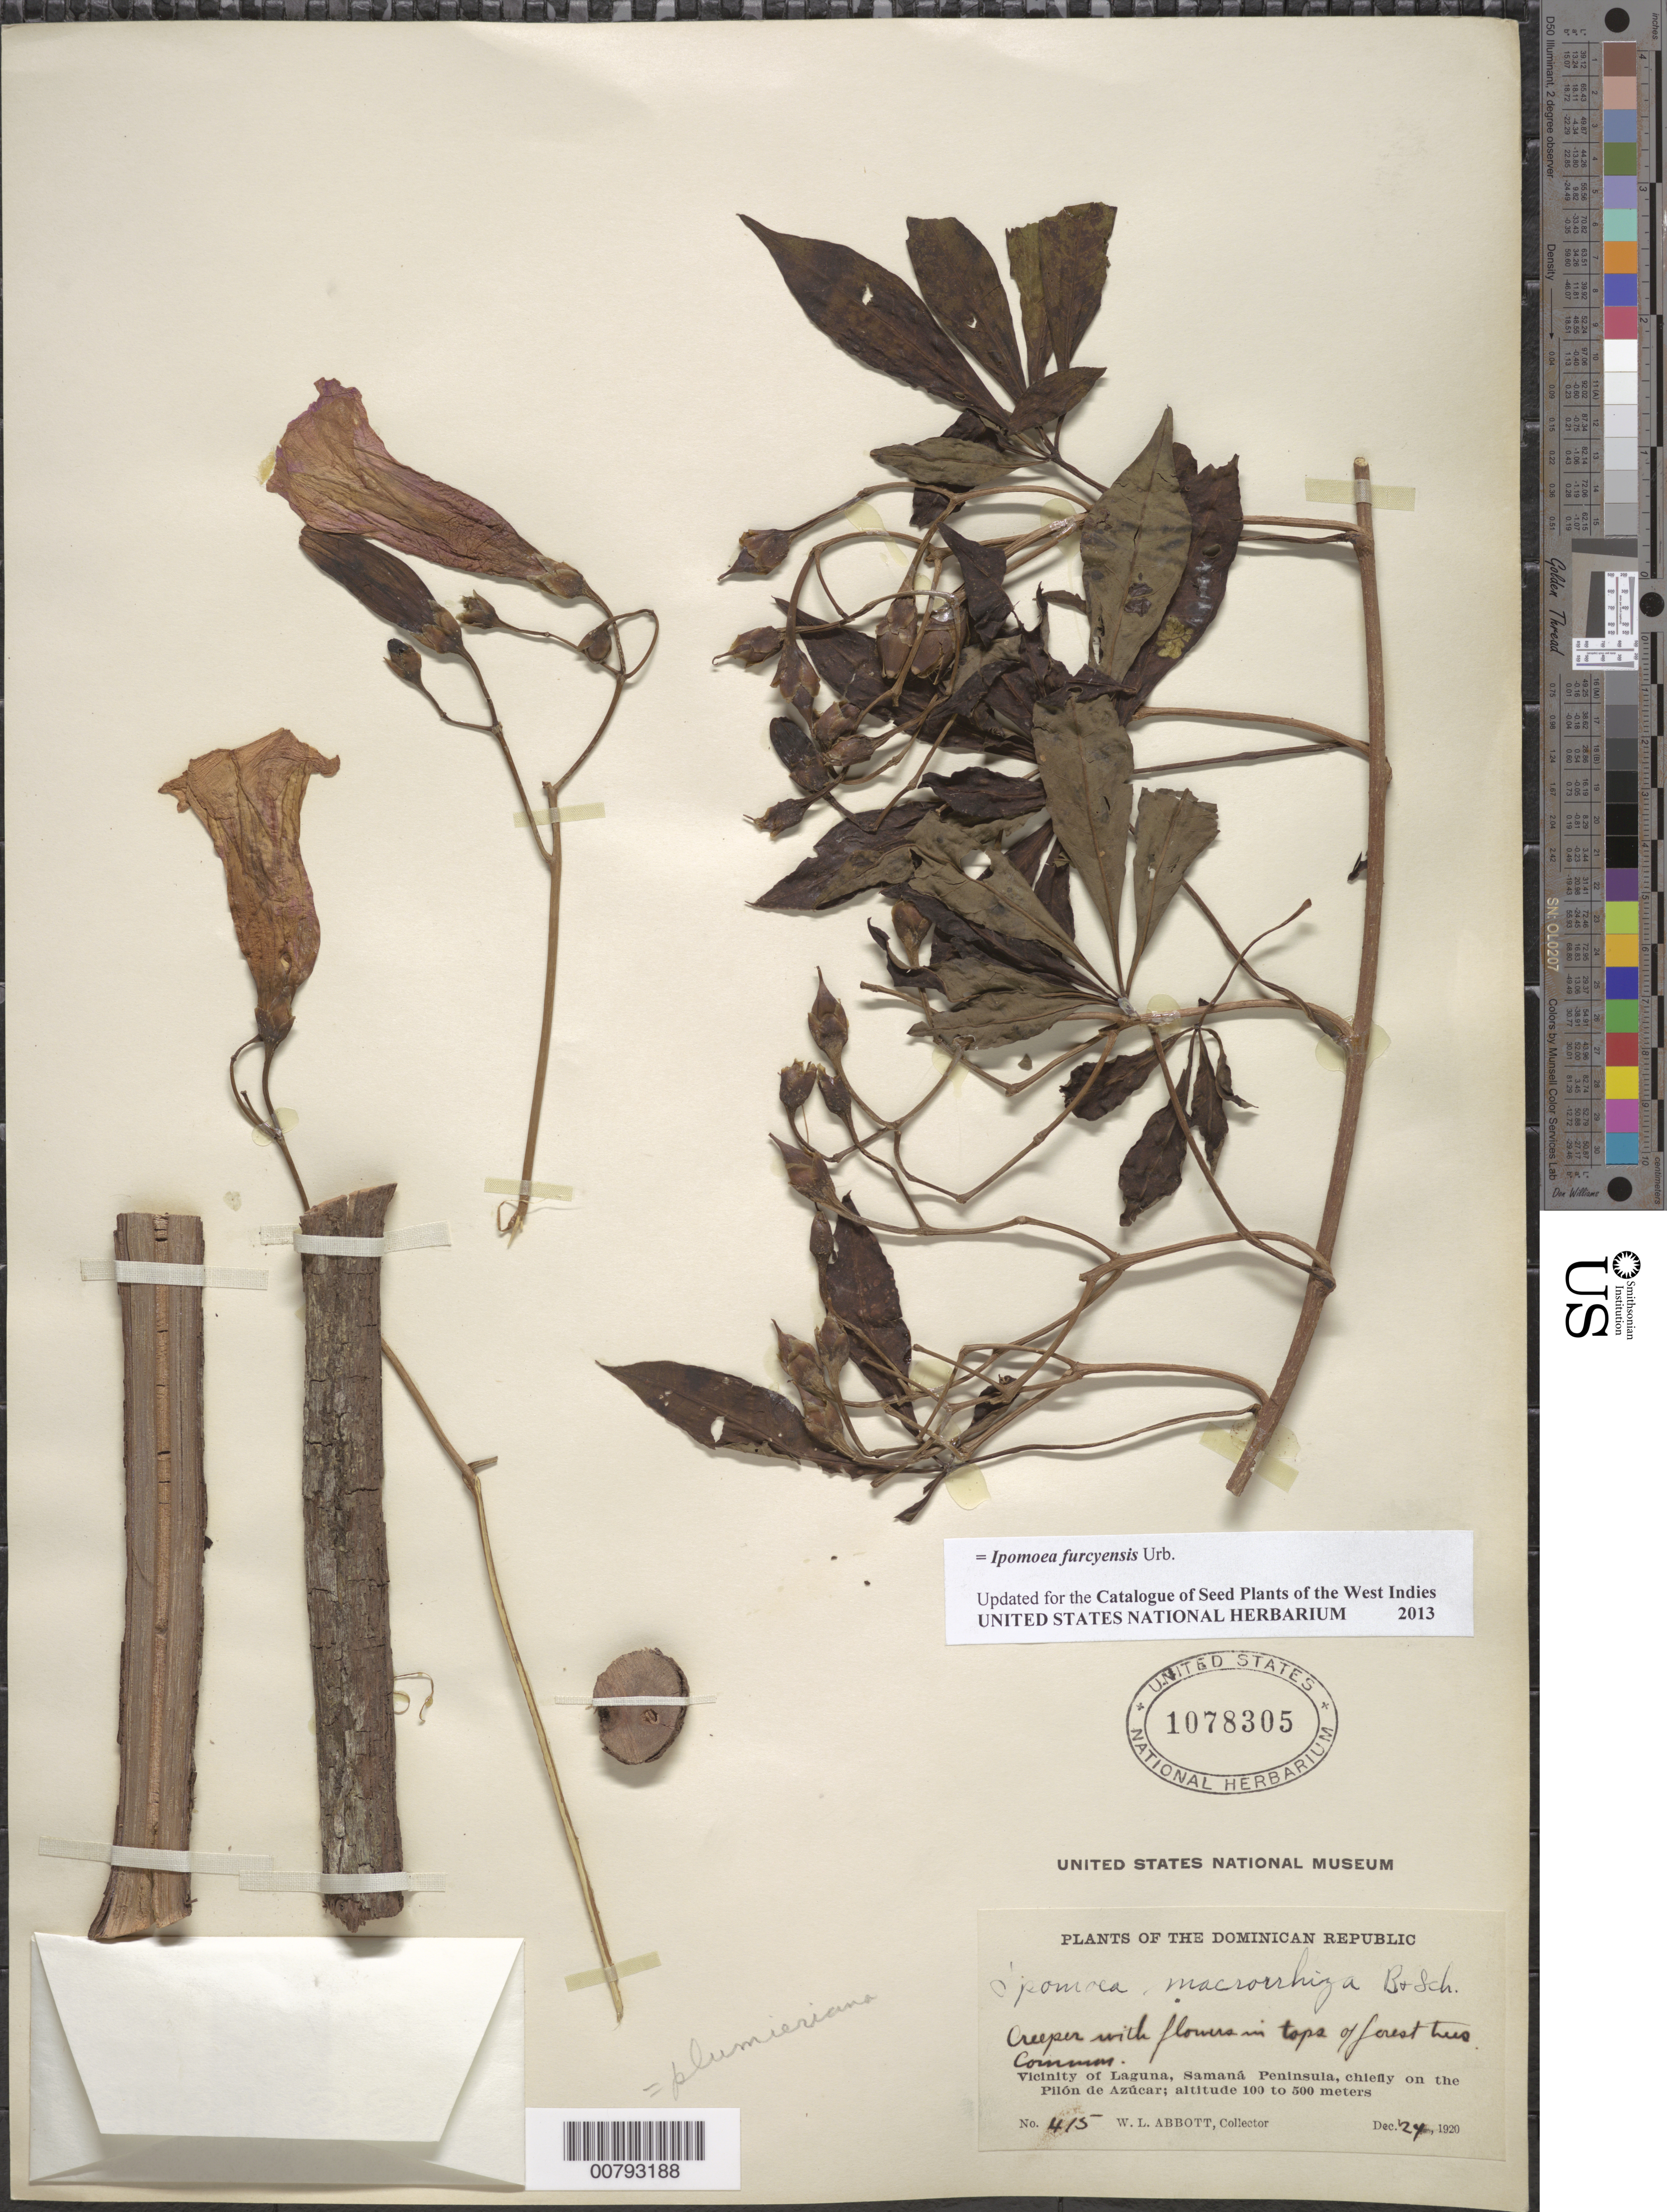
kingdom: Plantae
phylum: Tracheophyta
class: Magnoliopsida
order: Solanales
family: Convolvulaceae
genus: Ipomoea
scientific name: Ipomoea furcyensis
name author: Urb.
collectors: W. L. Abbott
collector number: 415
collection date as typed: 24 Dec 1920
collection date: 1920-12-24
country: Dominican Republic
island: Hispaniola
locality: Samaná Peninsula, vicinity of Laguna, chiefly on the Pilón de Azúcar.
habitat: Tops of forest trees.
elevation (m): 100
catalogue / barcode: US 1078305